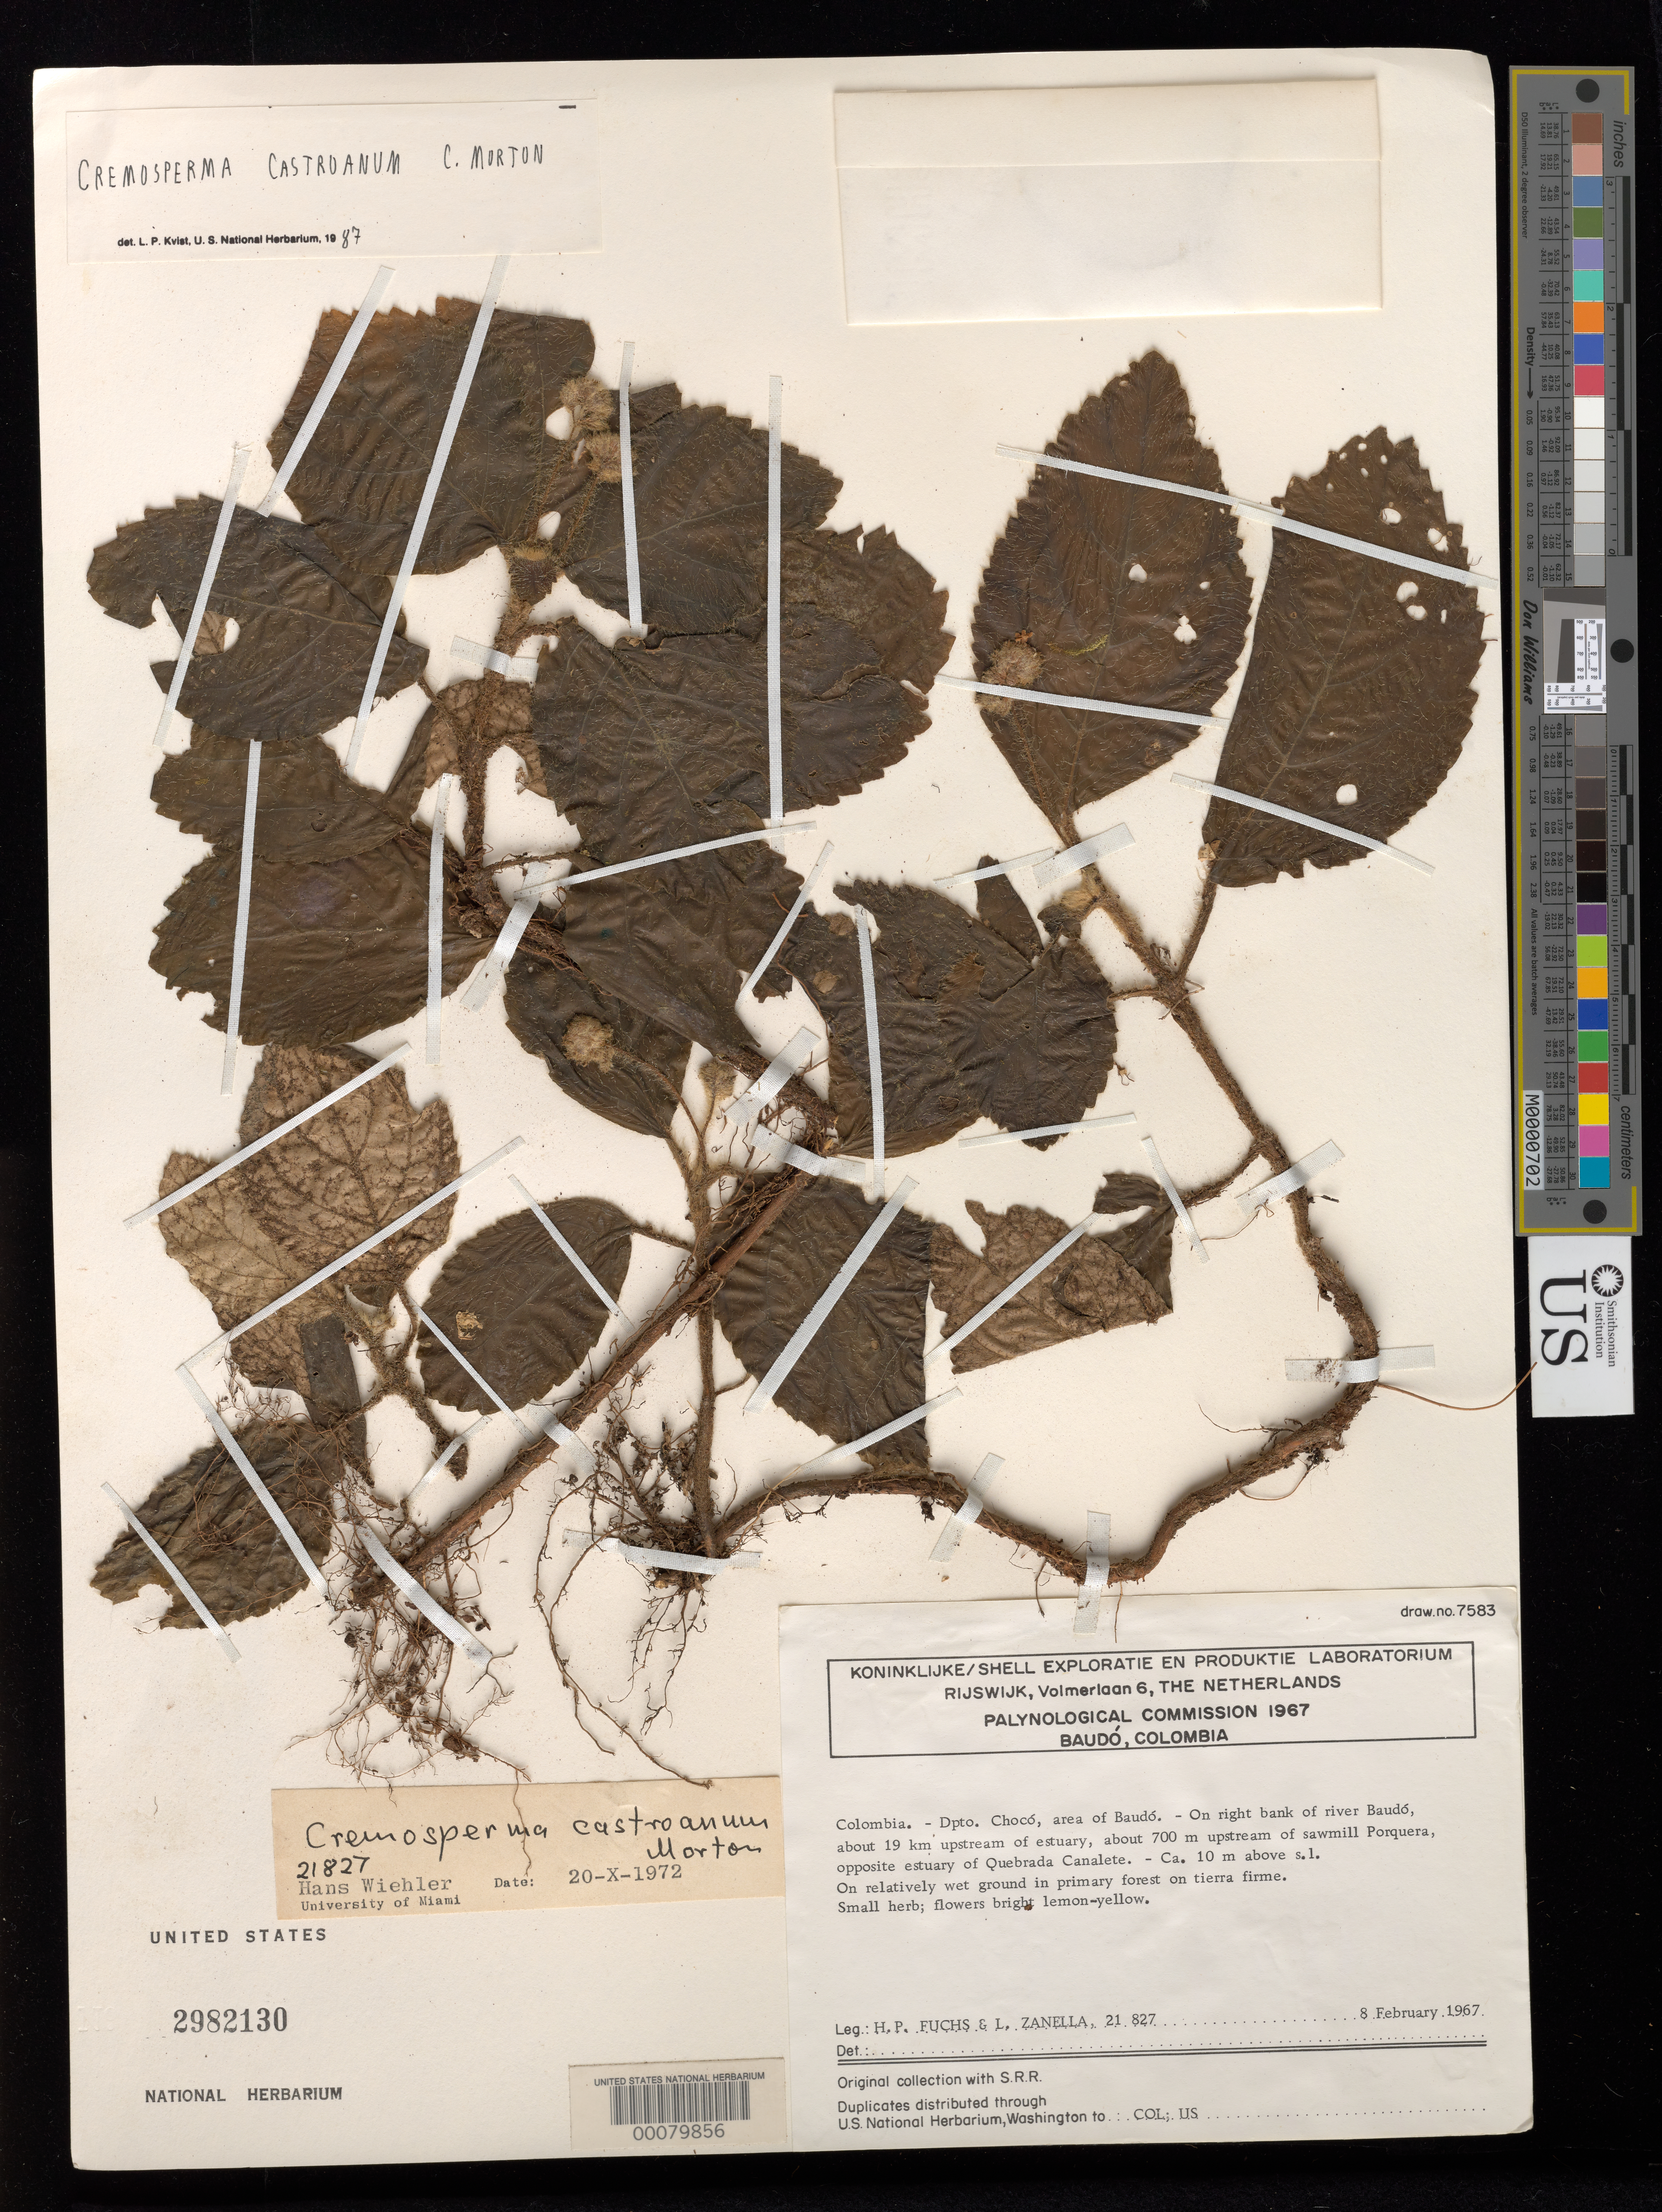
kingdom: Plantae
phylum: Tracheophyta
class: Magnoliopsida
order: Lamiales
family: Gesneriaceae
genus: Cremosperma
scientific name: Cremosperma castroanum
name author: C.V. Morton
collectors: H. P. Fuchs & L. Zanella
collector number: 21827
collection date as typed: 08 Feb 1967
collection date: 1967-02-08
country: Colombia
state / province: Chocó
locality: Area of Baudo, on right bank of River Baudo, about 19 km upstream of estuary, about 700 km upstream of sawmill Porquera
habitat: On relatively wet ground in primary forest on tierra firme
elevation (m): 10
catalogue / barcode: US 2982130